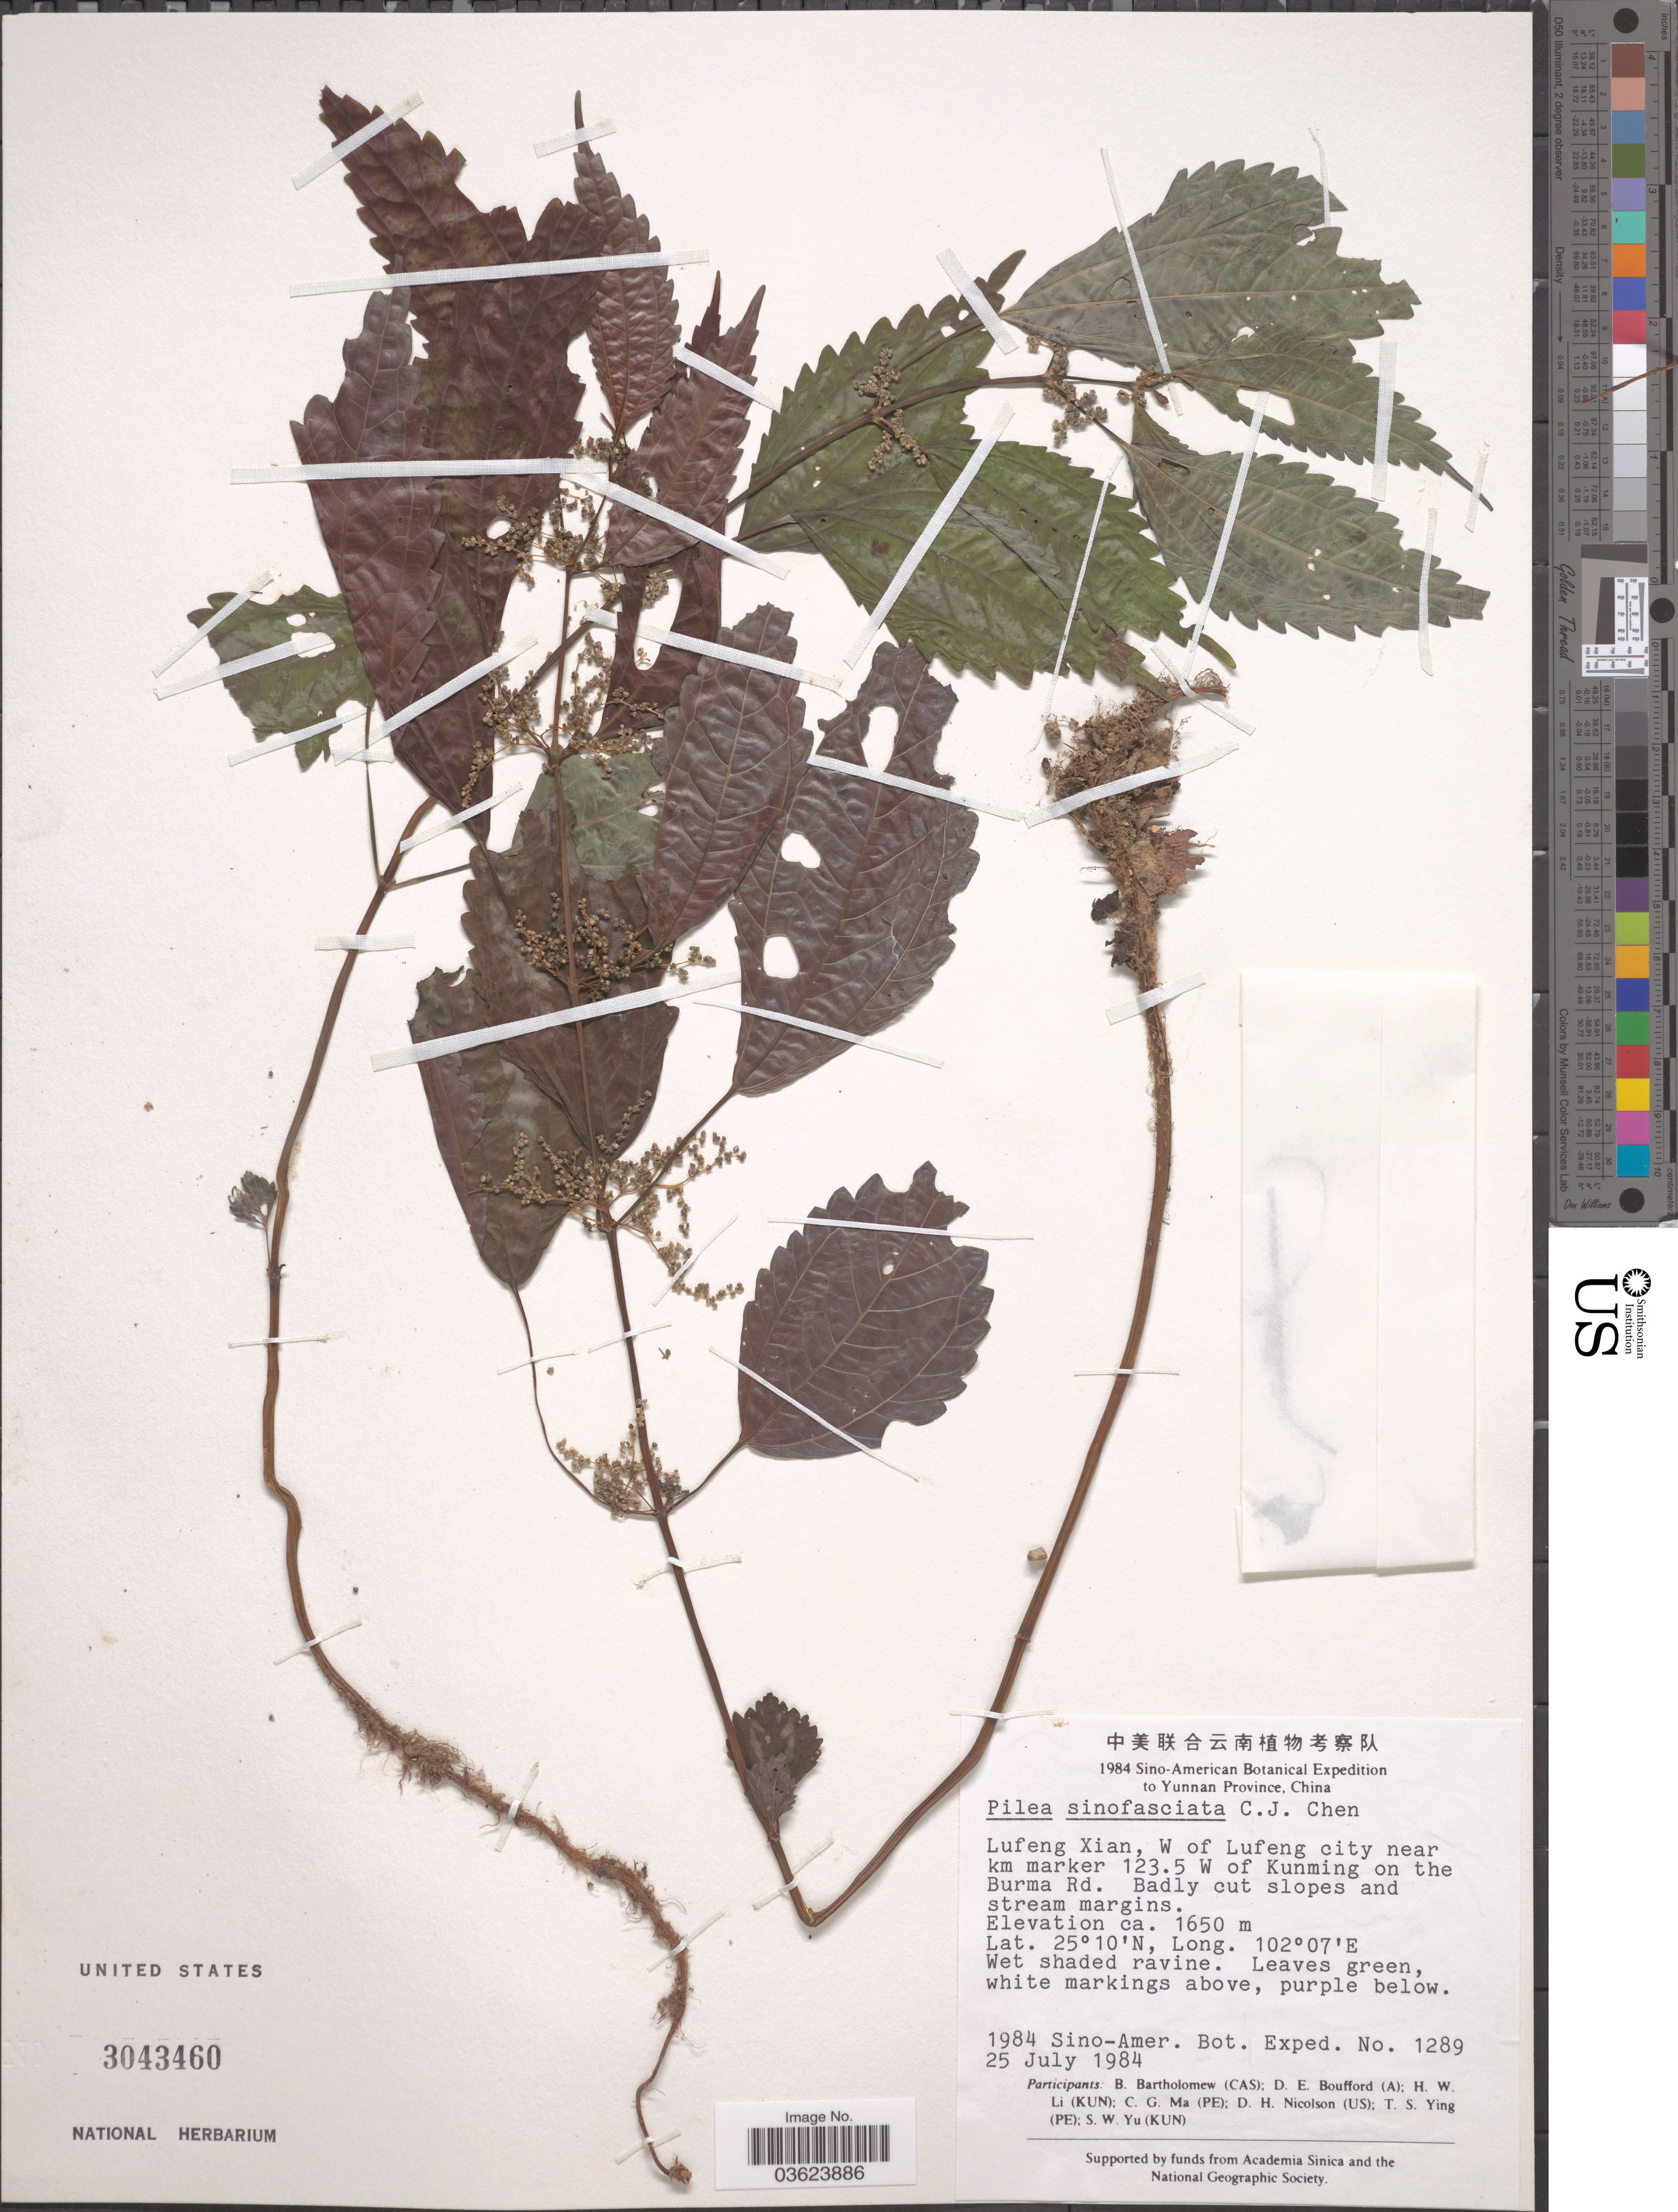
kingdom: Plantae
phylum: Tracheophyta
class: Magnoliopsida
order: Rosales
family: Urticaceae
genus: Pilea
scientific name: Pilea sinofasciata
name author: C.J. Chen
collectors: Sino-Amer. Bot. Exped. 1984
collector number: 1289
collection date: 1984-07-25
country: China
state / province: Yunnan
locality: Lufeng Xian, W of Lufeng city near km marker 123.5 W of Kunming on the Burma Rd.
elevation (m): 1650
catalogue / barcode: US 3043460